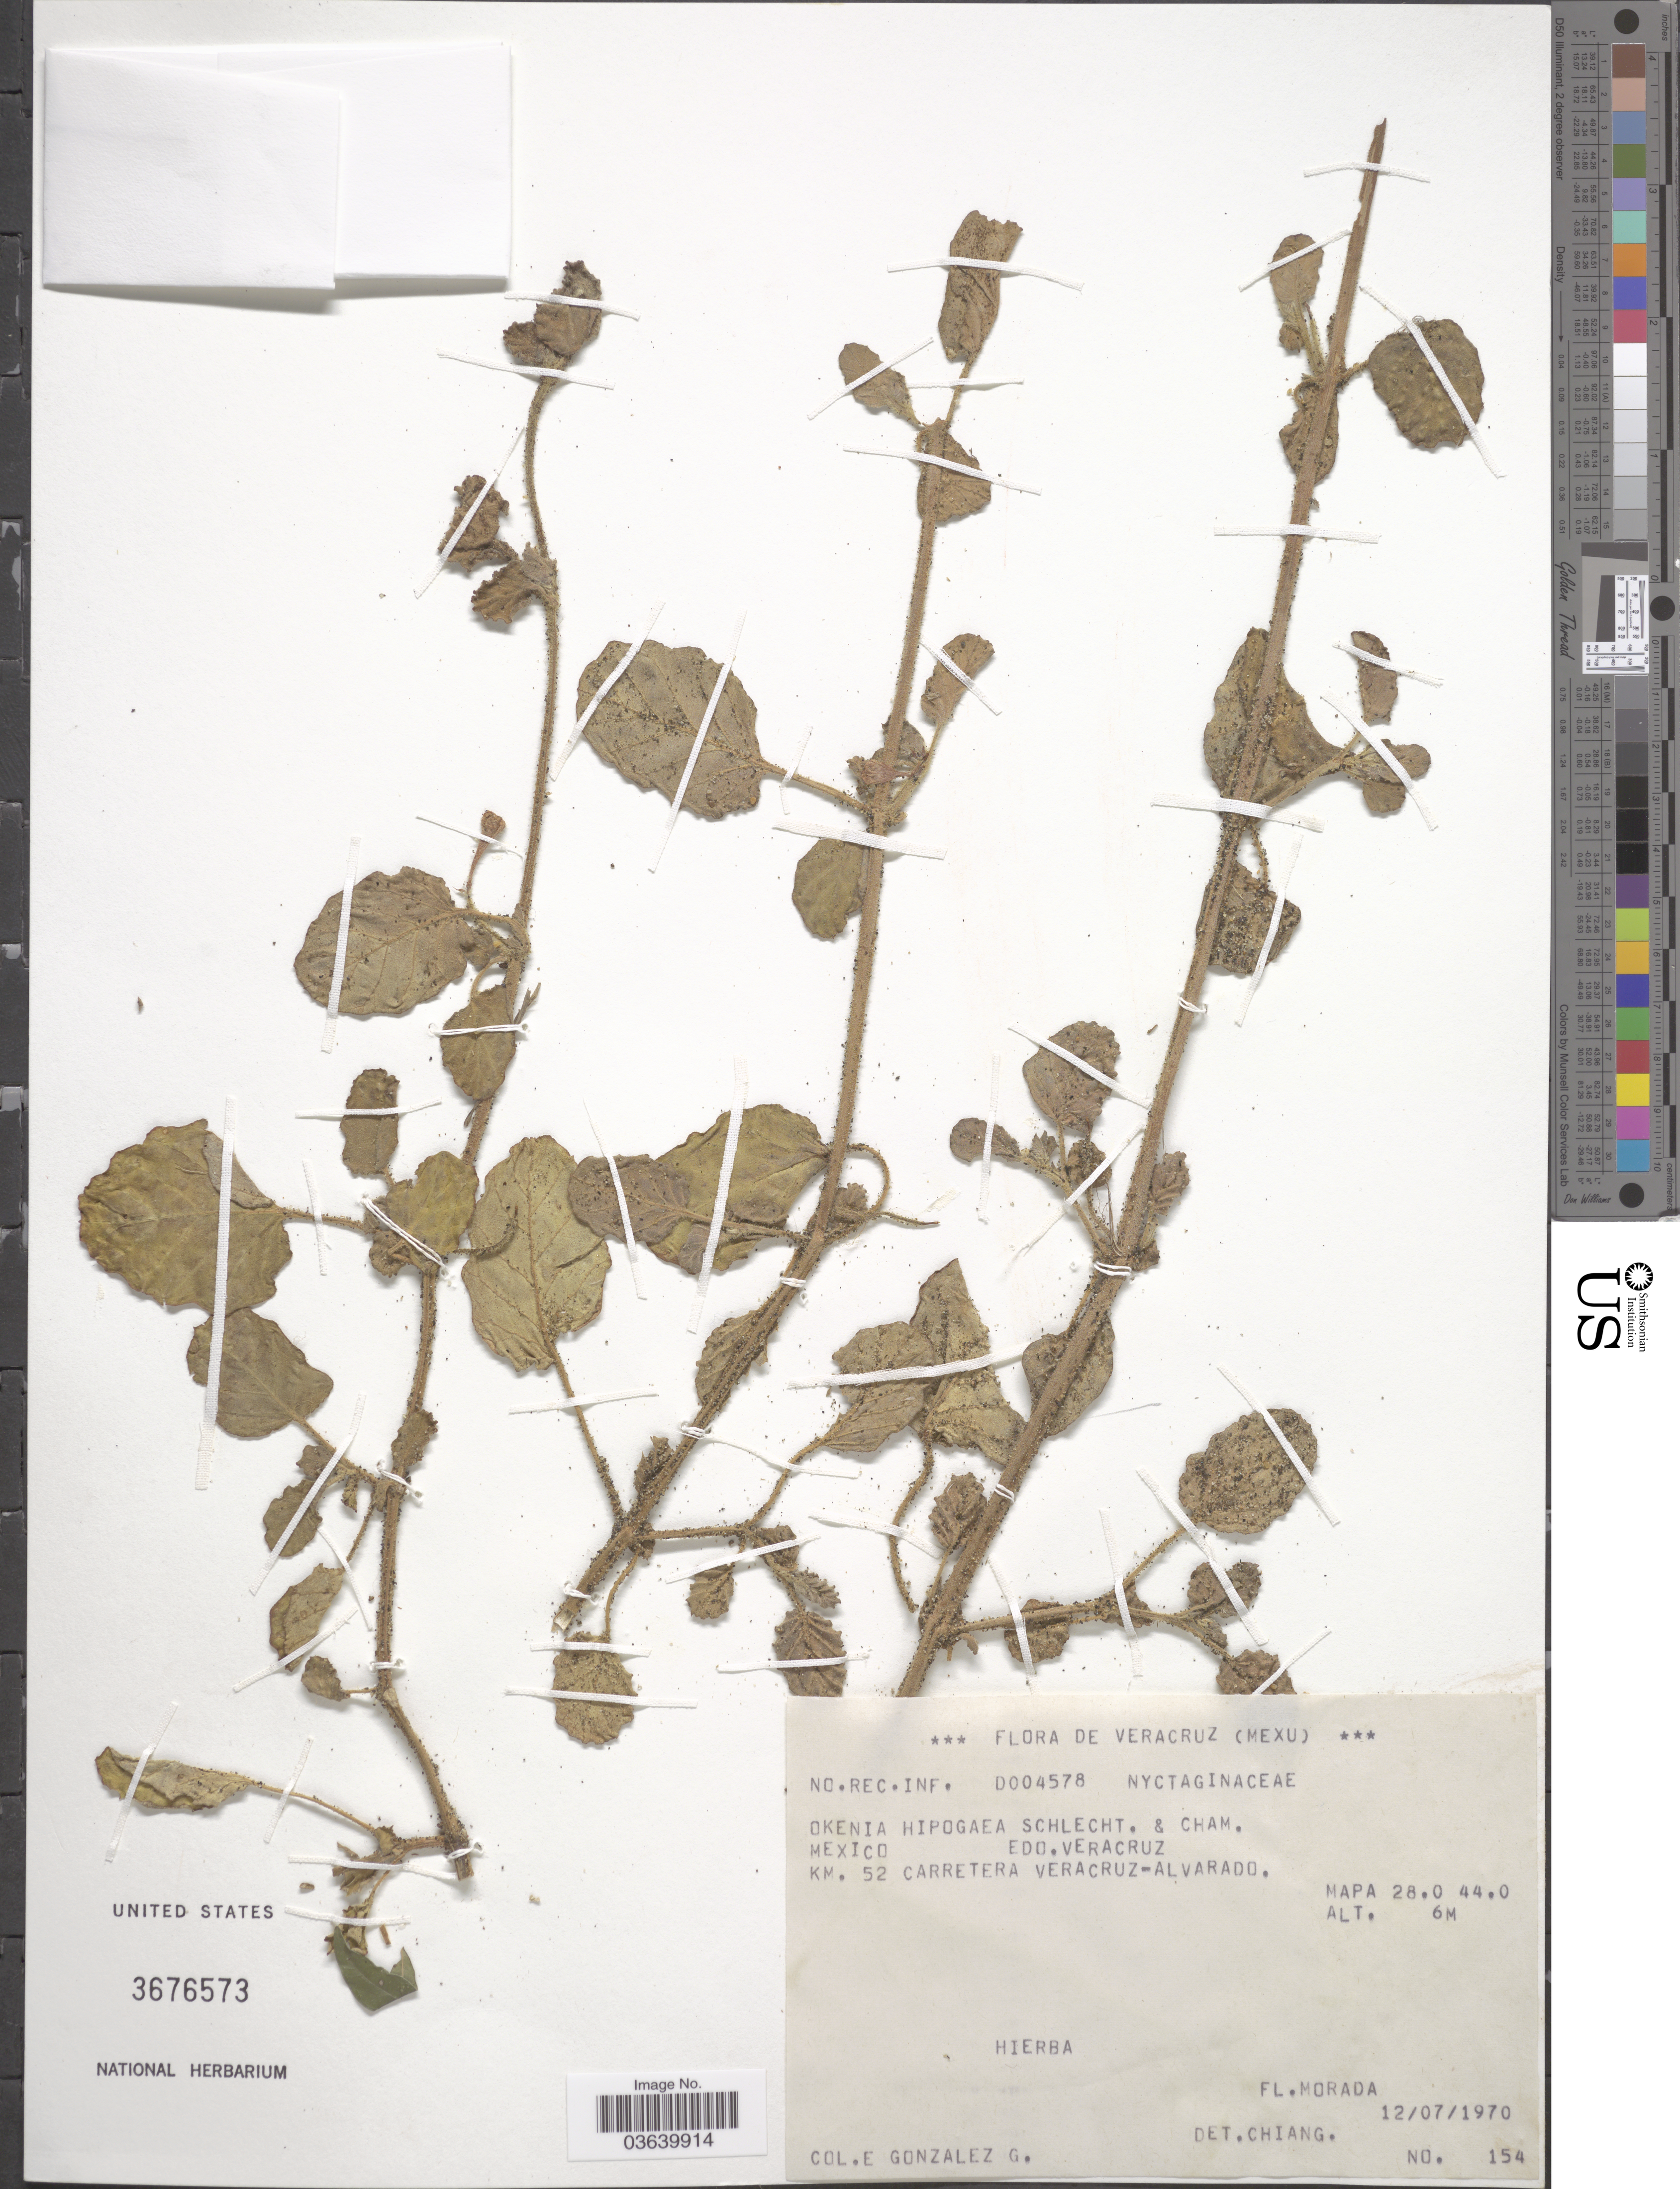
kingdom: Plantae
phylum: Tracheophyta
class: Magnoliopsida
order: Caryophyllales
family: Nyctaginaceae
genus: Okenia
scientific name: Okenia hypogaea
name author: Schltdl. & Cham.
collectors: E. Gonzalez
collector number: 154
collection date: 1970-07-12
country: Mexico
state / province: Veracruz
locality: Edo Veracruz. Km. 52 carretera Veracruz-Alvarado. Mapa 28.0 44.0.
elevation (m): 6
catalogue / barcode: US 3676573